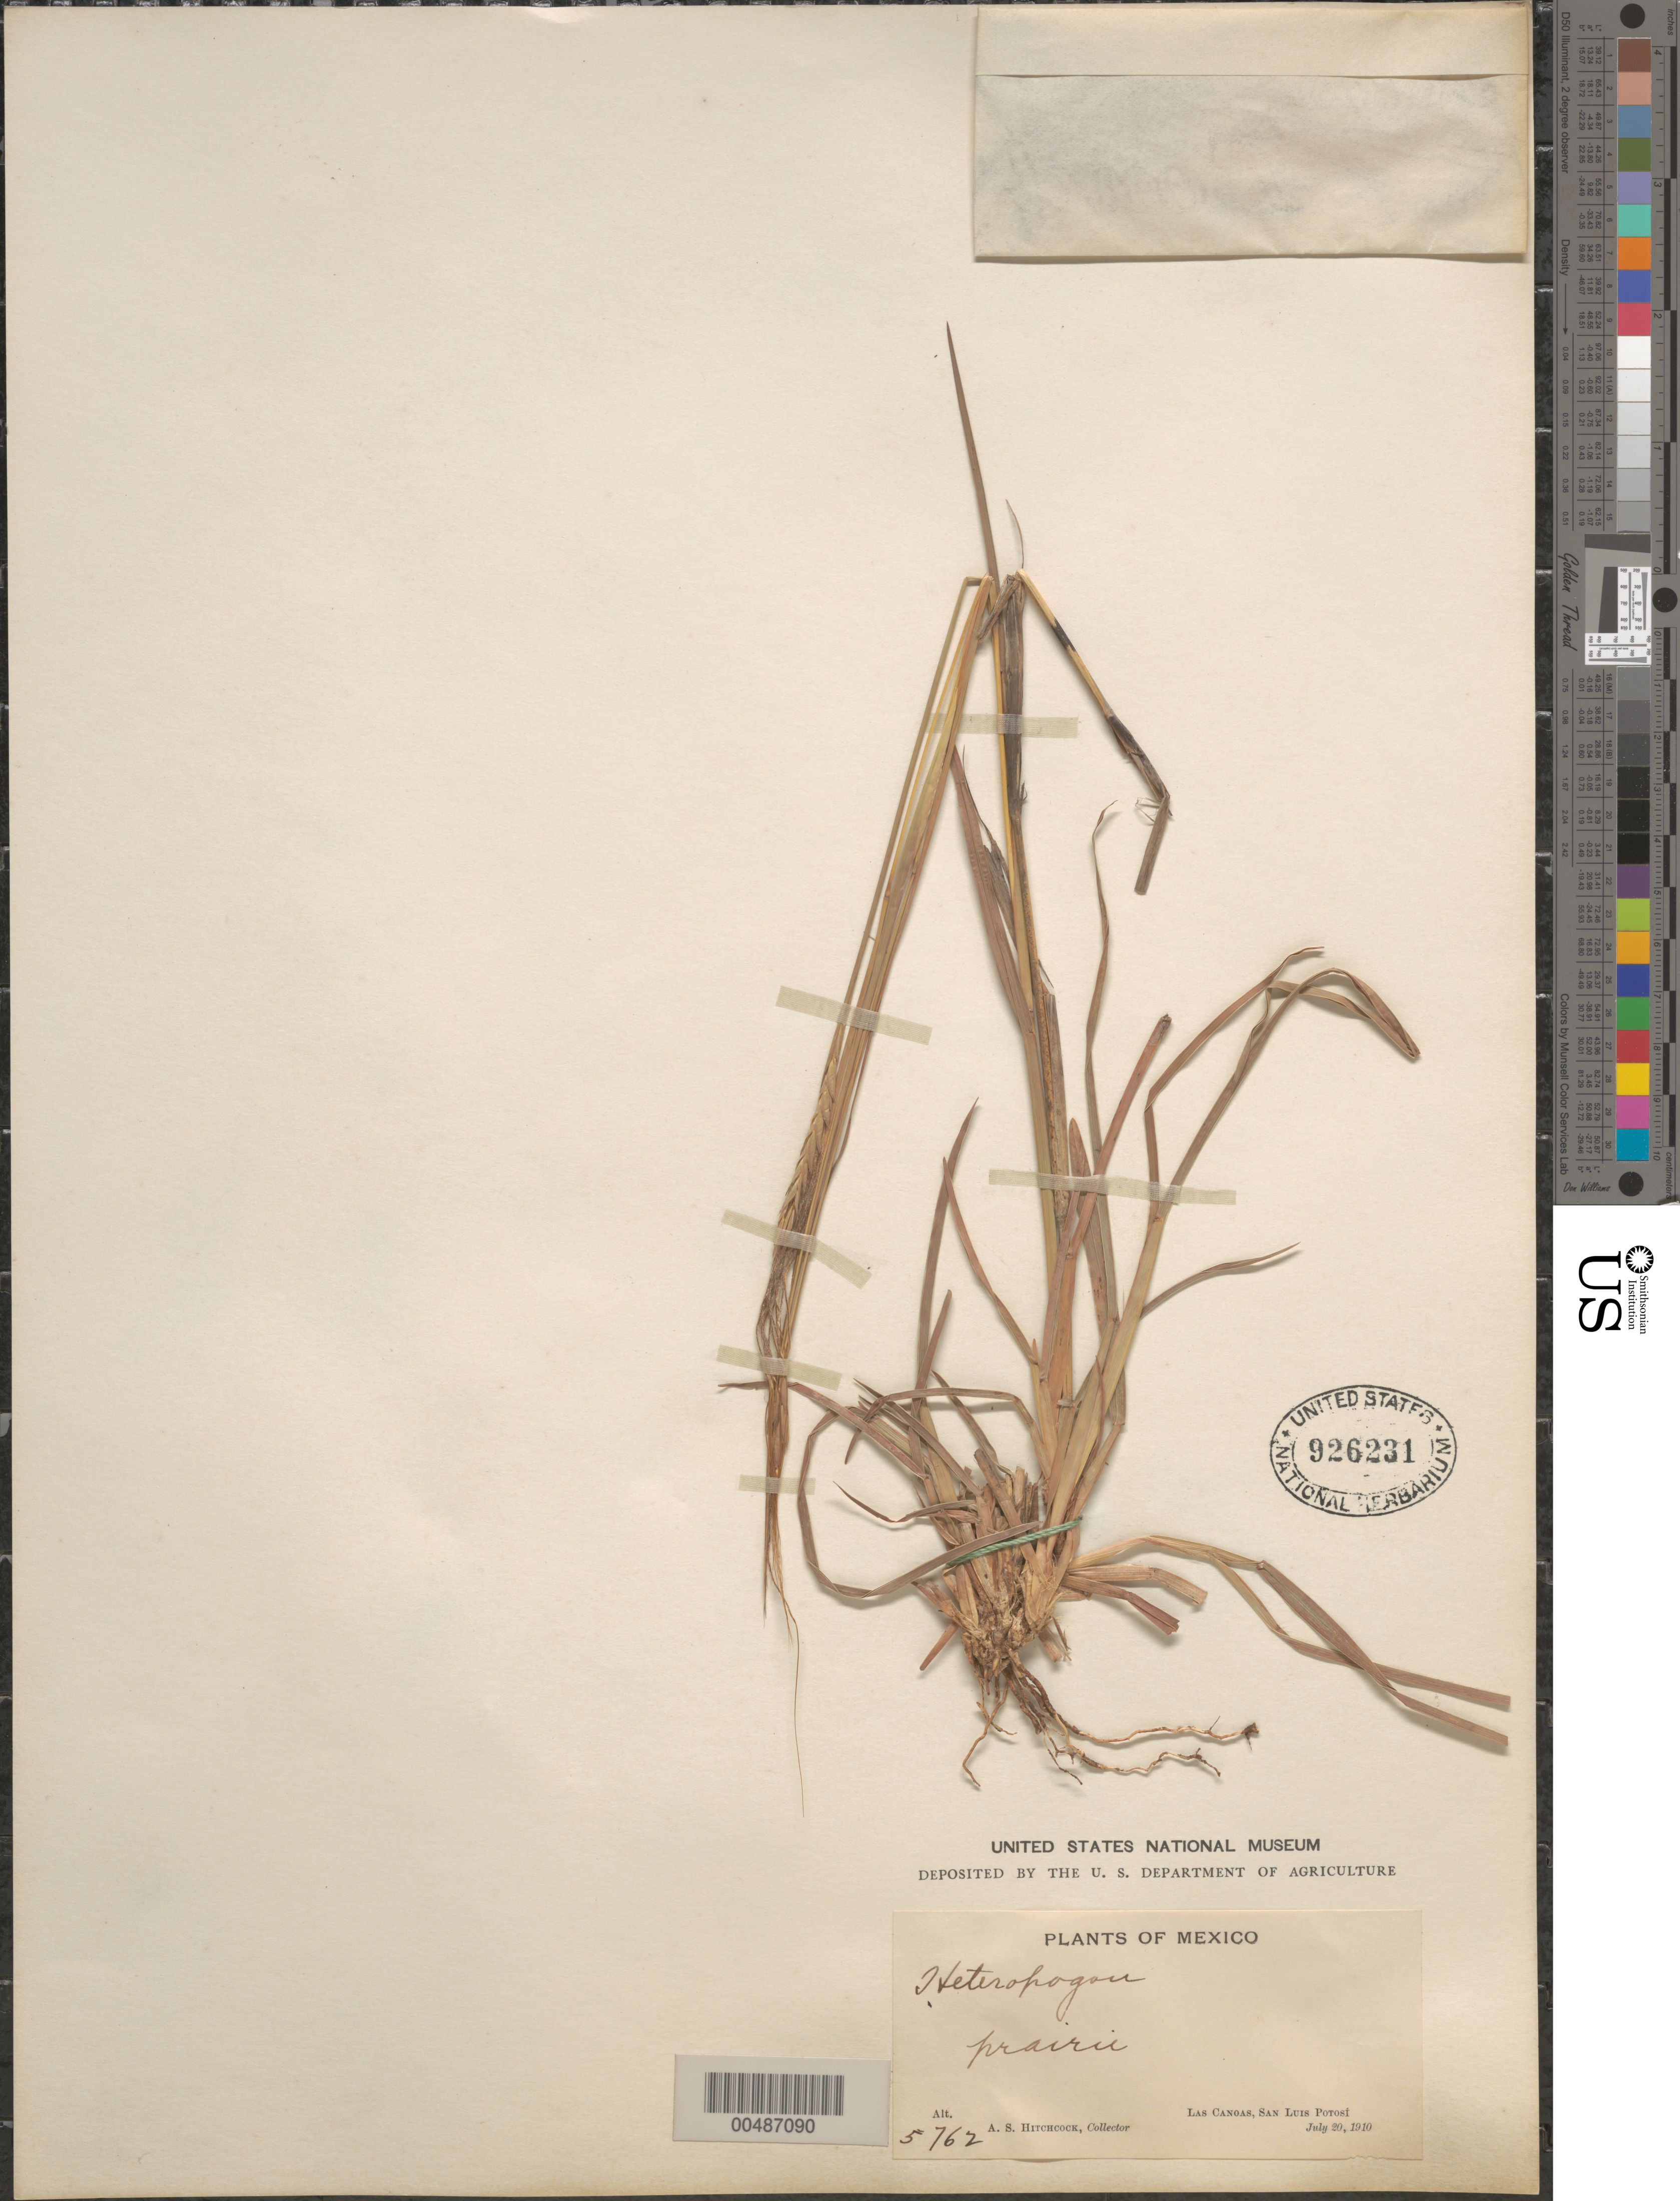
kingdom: Plantae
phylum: Tracheophyta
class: Liliopsida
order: Poales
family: Poaceae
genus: Heteropogon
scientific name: Heteropogon contortus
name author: (L.) P. Beauv. ex Roem. & Schult.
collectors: A. S. Hitchcock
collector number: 5762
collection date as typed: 20 Jul 1910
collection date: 1910-07-20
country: Mexico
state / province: San Luis Potosi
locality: Las Canoas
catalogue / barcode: US 926231